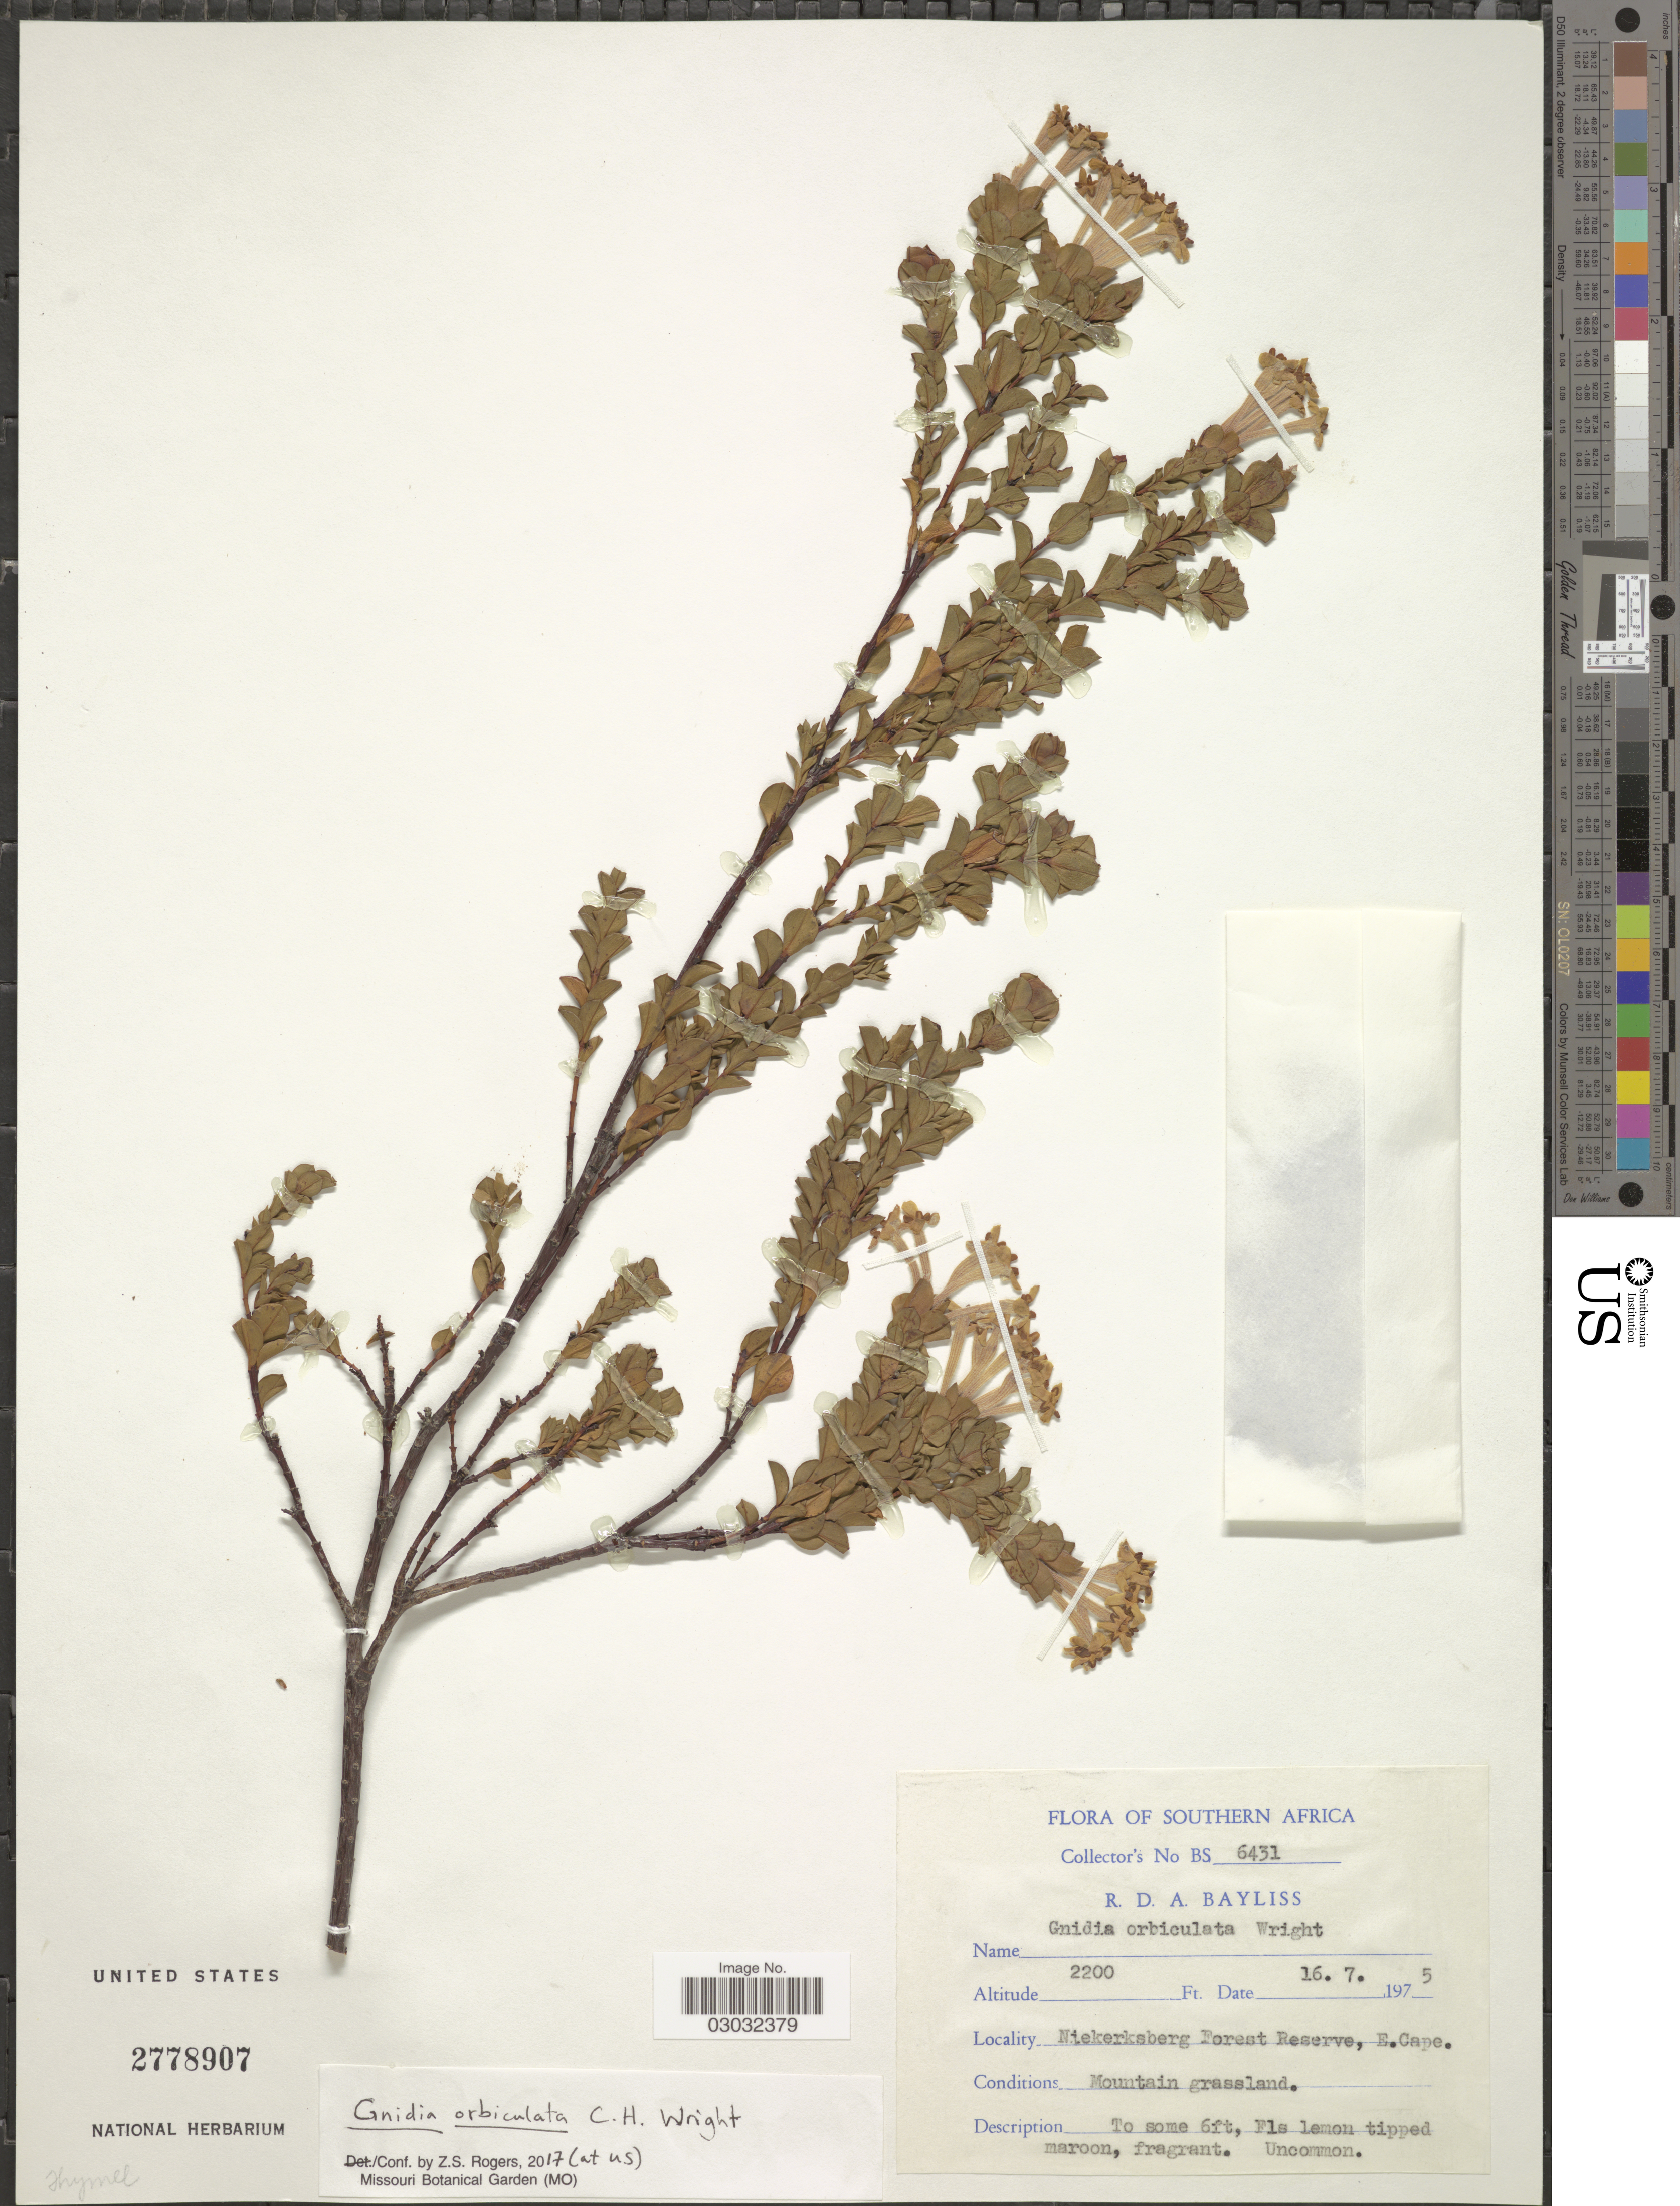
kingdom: Plantae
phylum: Tracheophyta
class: Magnoliopsida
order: Malvales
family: Thymelaeaceae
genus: Gnidia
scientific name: Gnidia orbiculata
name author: C.H. Wright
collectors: R. Bayliss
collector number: BS6431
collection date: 1975-07-16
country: South Africa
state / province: Eastern Cape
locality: Niekerksberg Forest Reserve, E. Cape. Mountain grassland.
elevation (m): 671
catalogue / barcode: US 2778907